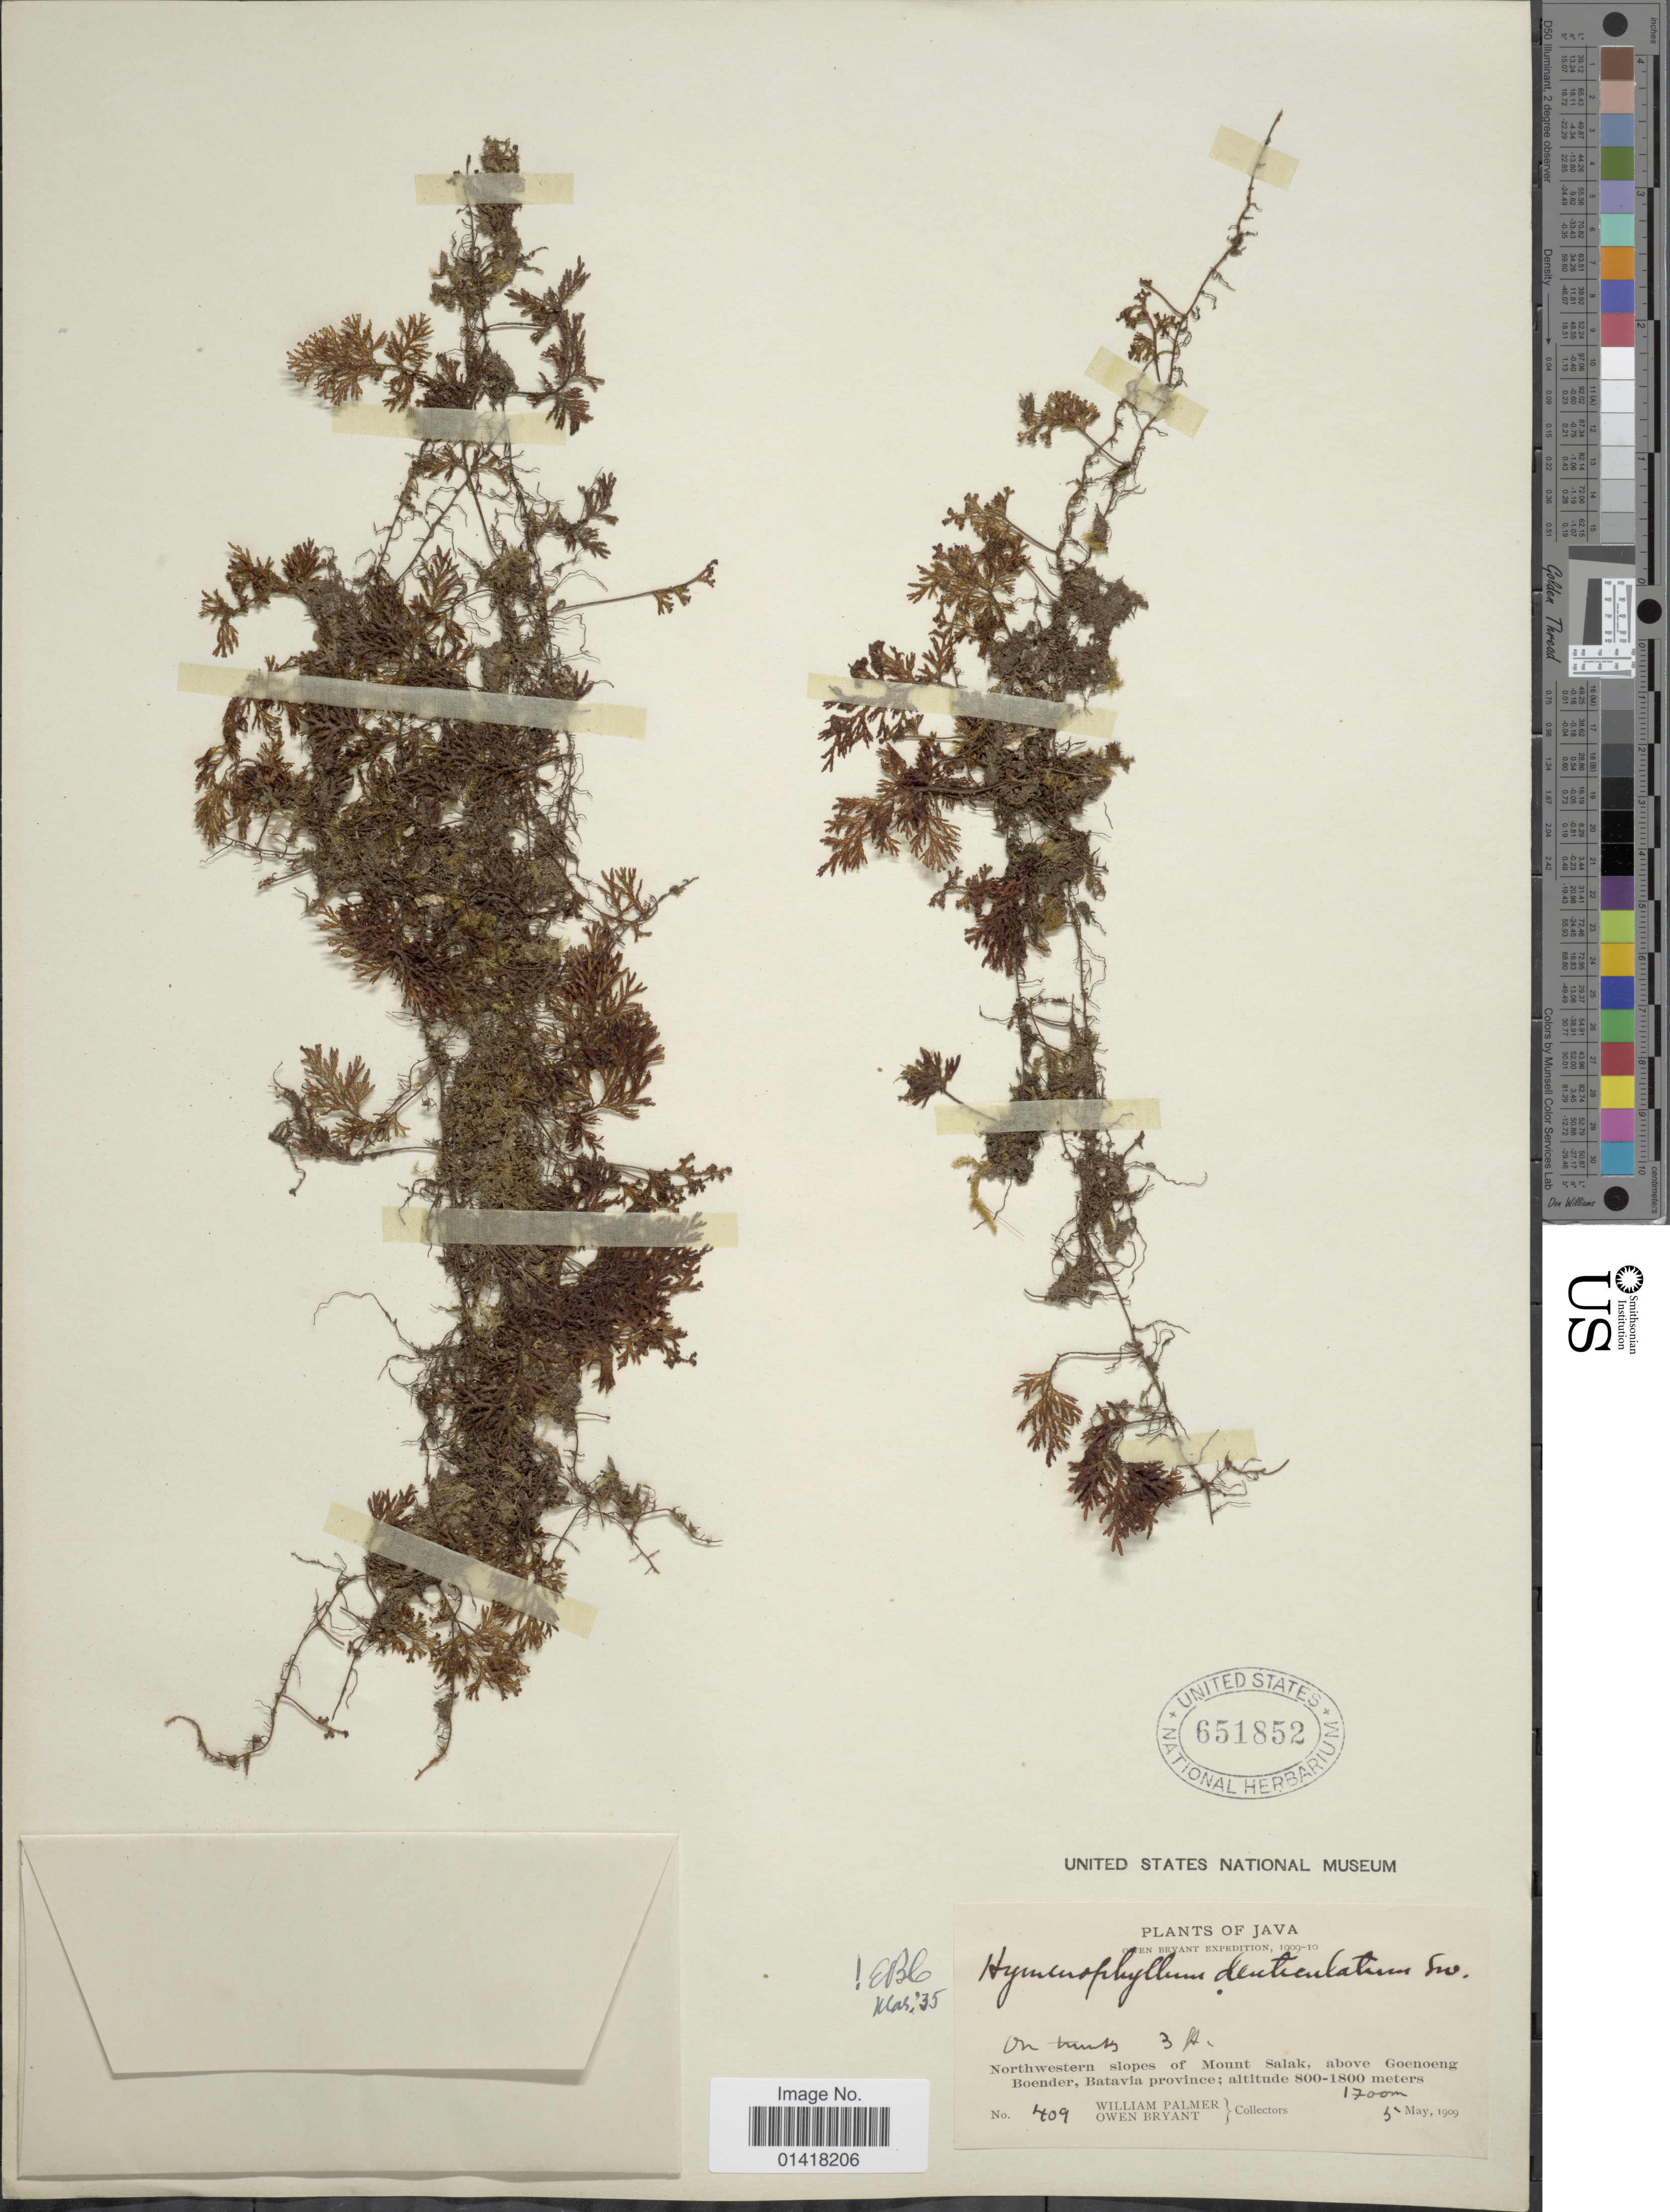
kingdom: Plantae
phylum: Tracheophyta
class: Polypodiopsida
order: Hymenophyllales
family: Hymenophyllaceae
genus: Hymenophyllum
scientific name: Hymenophyllum denticulatum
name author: Sw.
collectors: W. Palmer & O. Bryant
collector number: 409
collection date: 1909-05-05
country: Indonesia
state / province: Java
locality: Northwestern slopes of Mount Salak, above Goenoeng Boender, Batavia province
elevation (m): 800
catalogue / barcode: US 651852